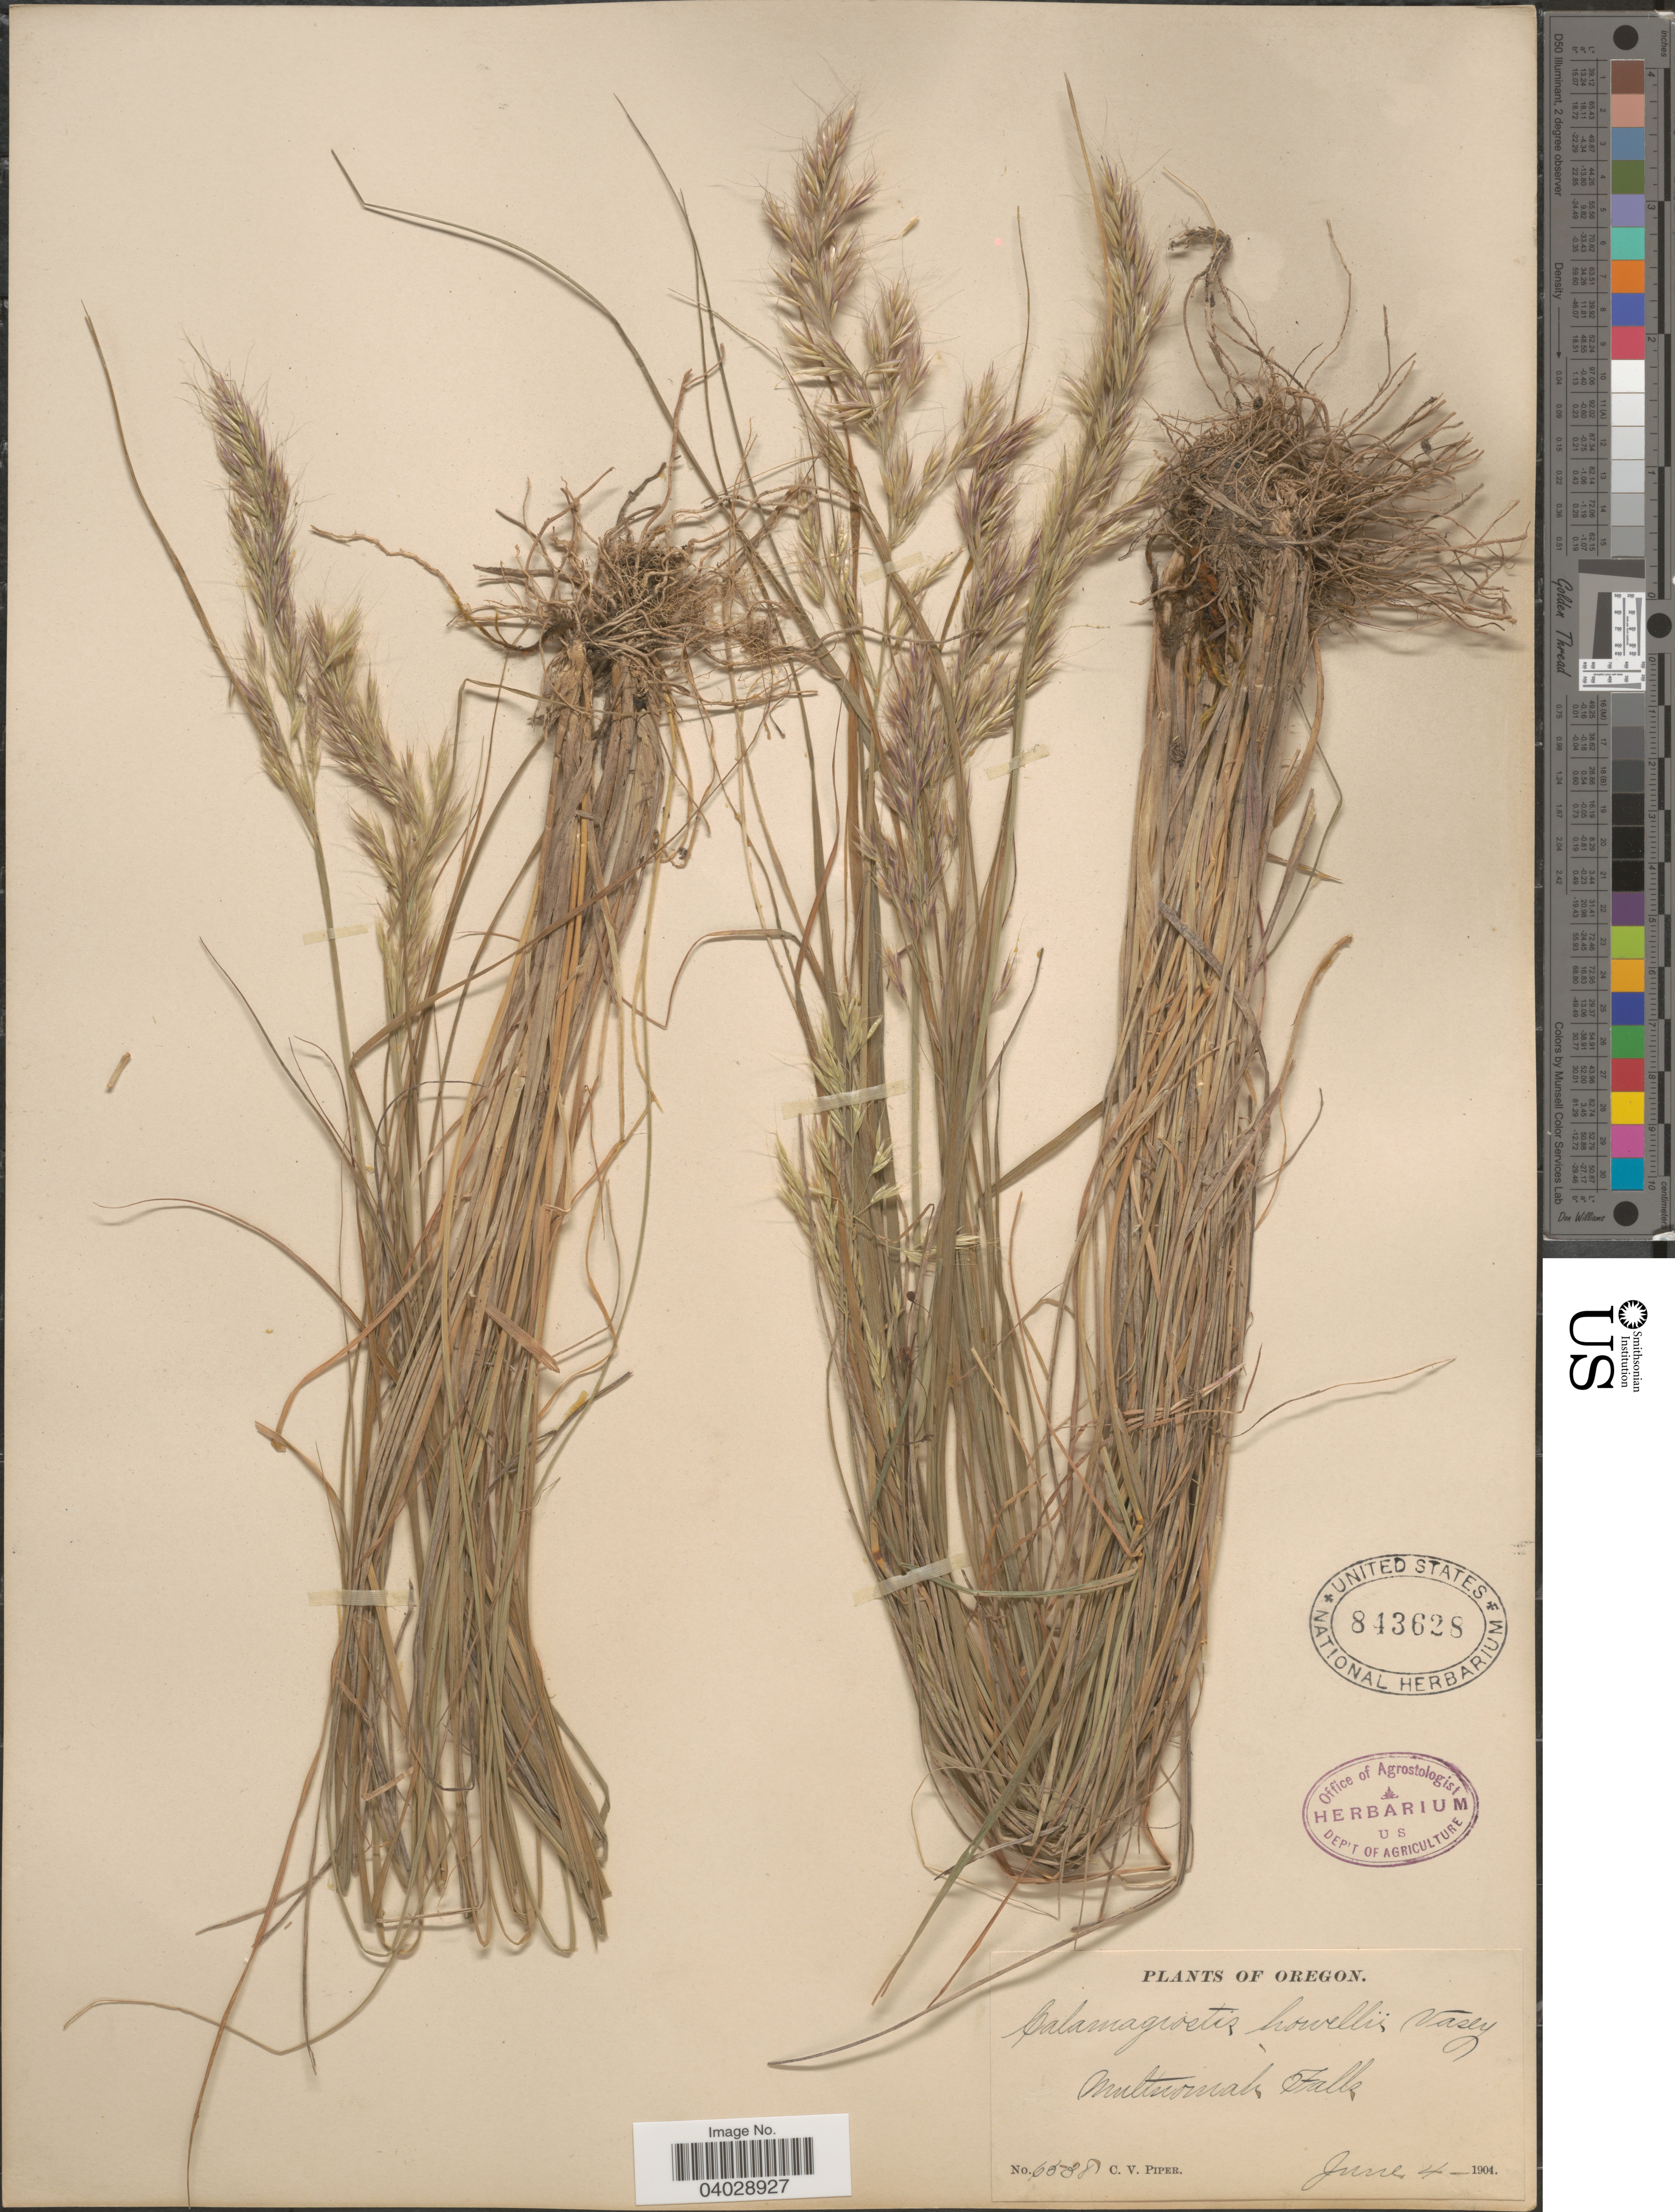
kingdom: Plantae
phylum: Tracheophyta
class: Liliopsida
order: Poales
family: Poaceae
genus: Calamagrostis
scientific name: Calamagrostis howellii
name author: Vasey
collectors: C. V. Piper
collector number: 6538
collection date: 1904-06-04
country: United States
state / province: Oregon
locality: Multnomah Falls.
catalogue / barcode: US 843628